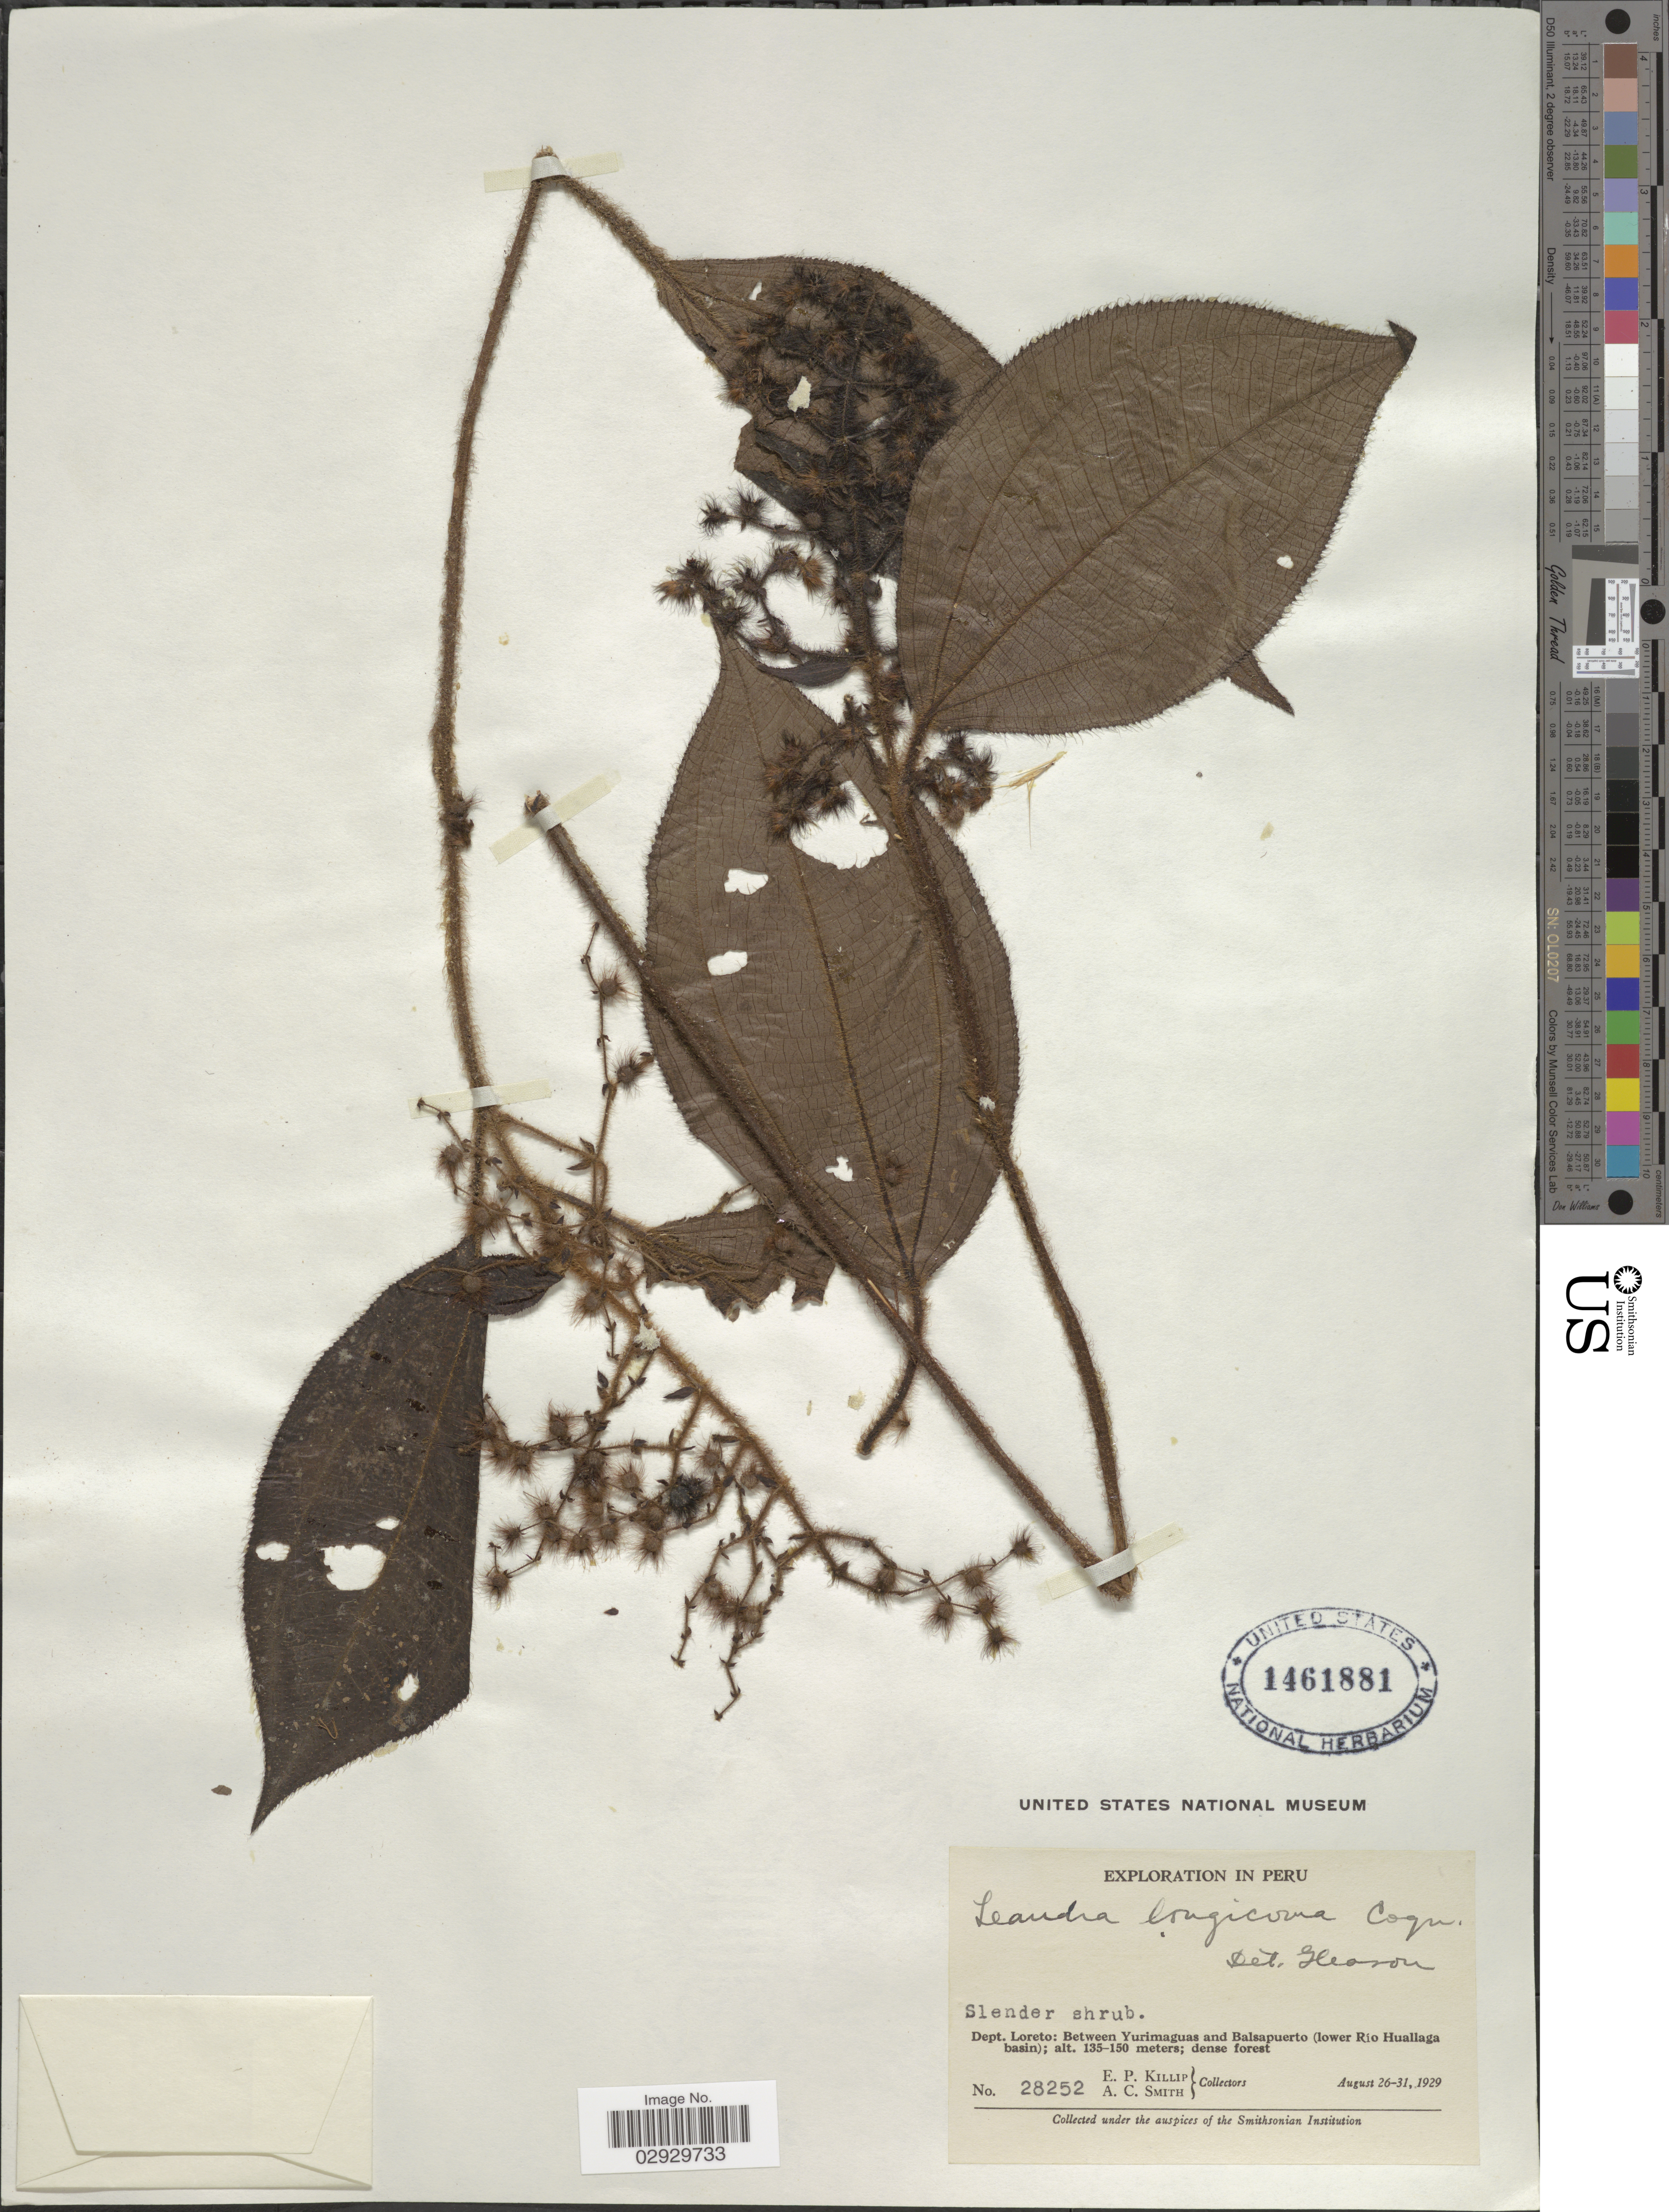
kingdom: Plantae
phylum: Tracheophyta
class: Magnoliopsida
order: Myrtales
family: Melastomataceae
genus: Leandra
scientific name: Leandra longicoma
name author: Cogn.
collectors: E. P. Killip & A. C. Smith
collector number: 28252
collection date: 1929-08-26/1929-08-31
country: Peru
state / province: Loreto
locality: Dept. Loreto: Between Yurimaguas and Balsapuerto (lower Rio Huallaga basin).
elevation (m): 135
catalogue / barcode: US 1461881